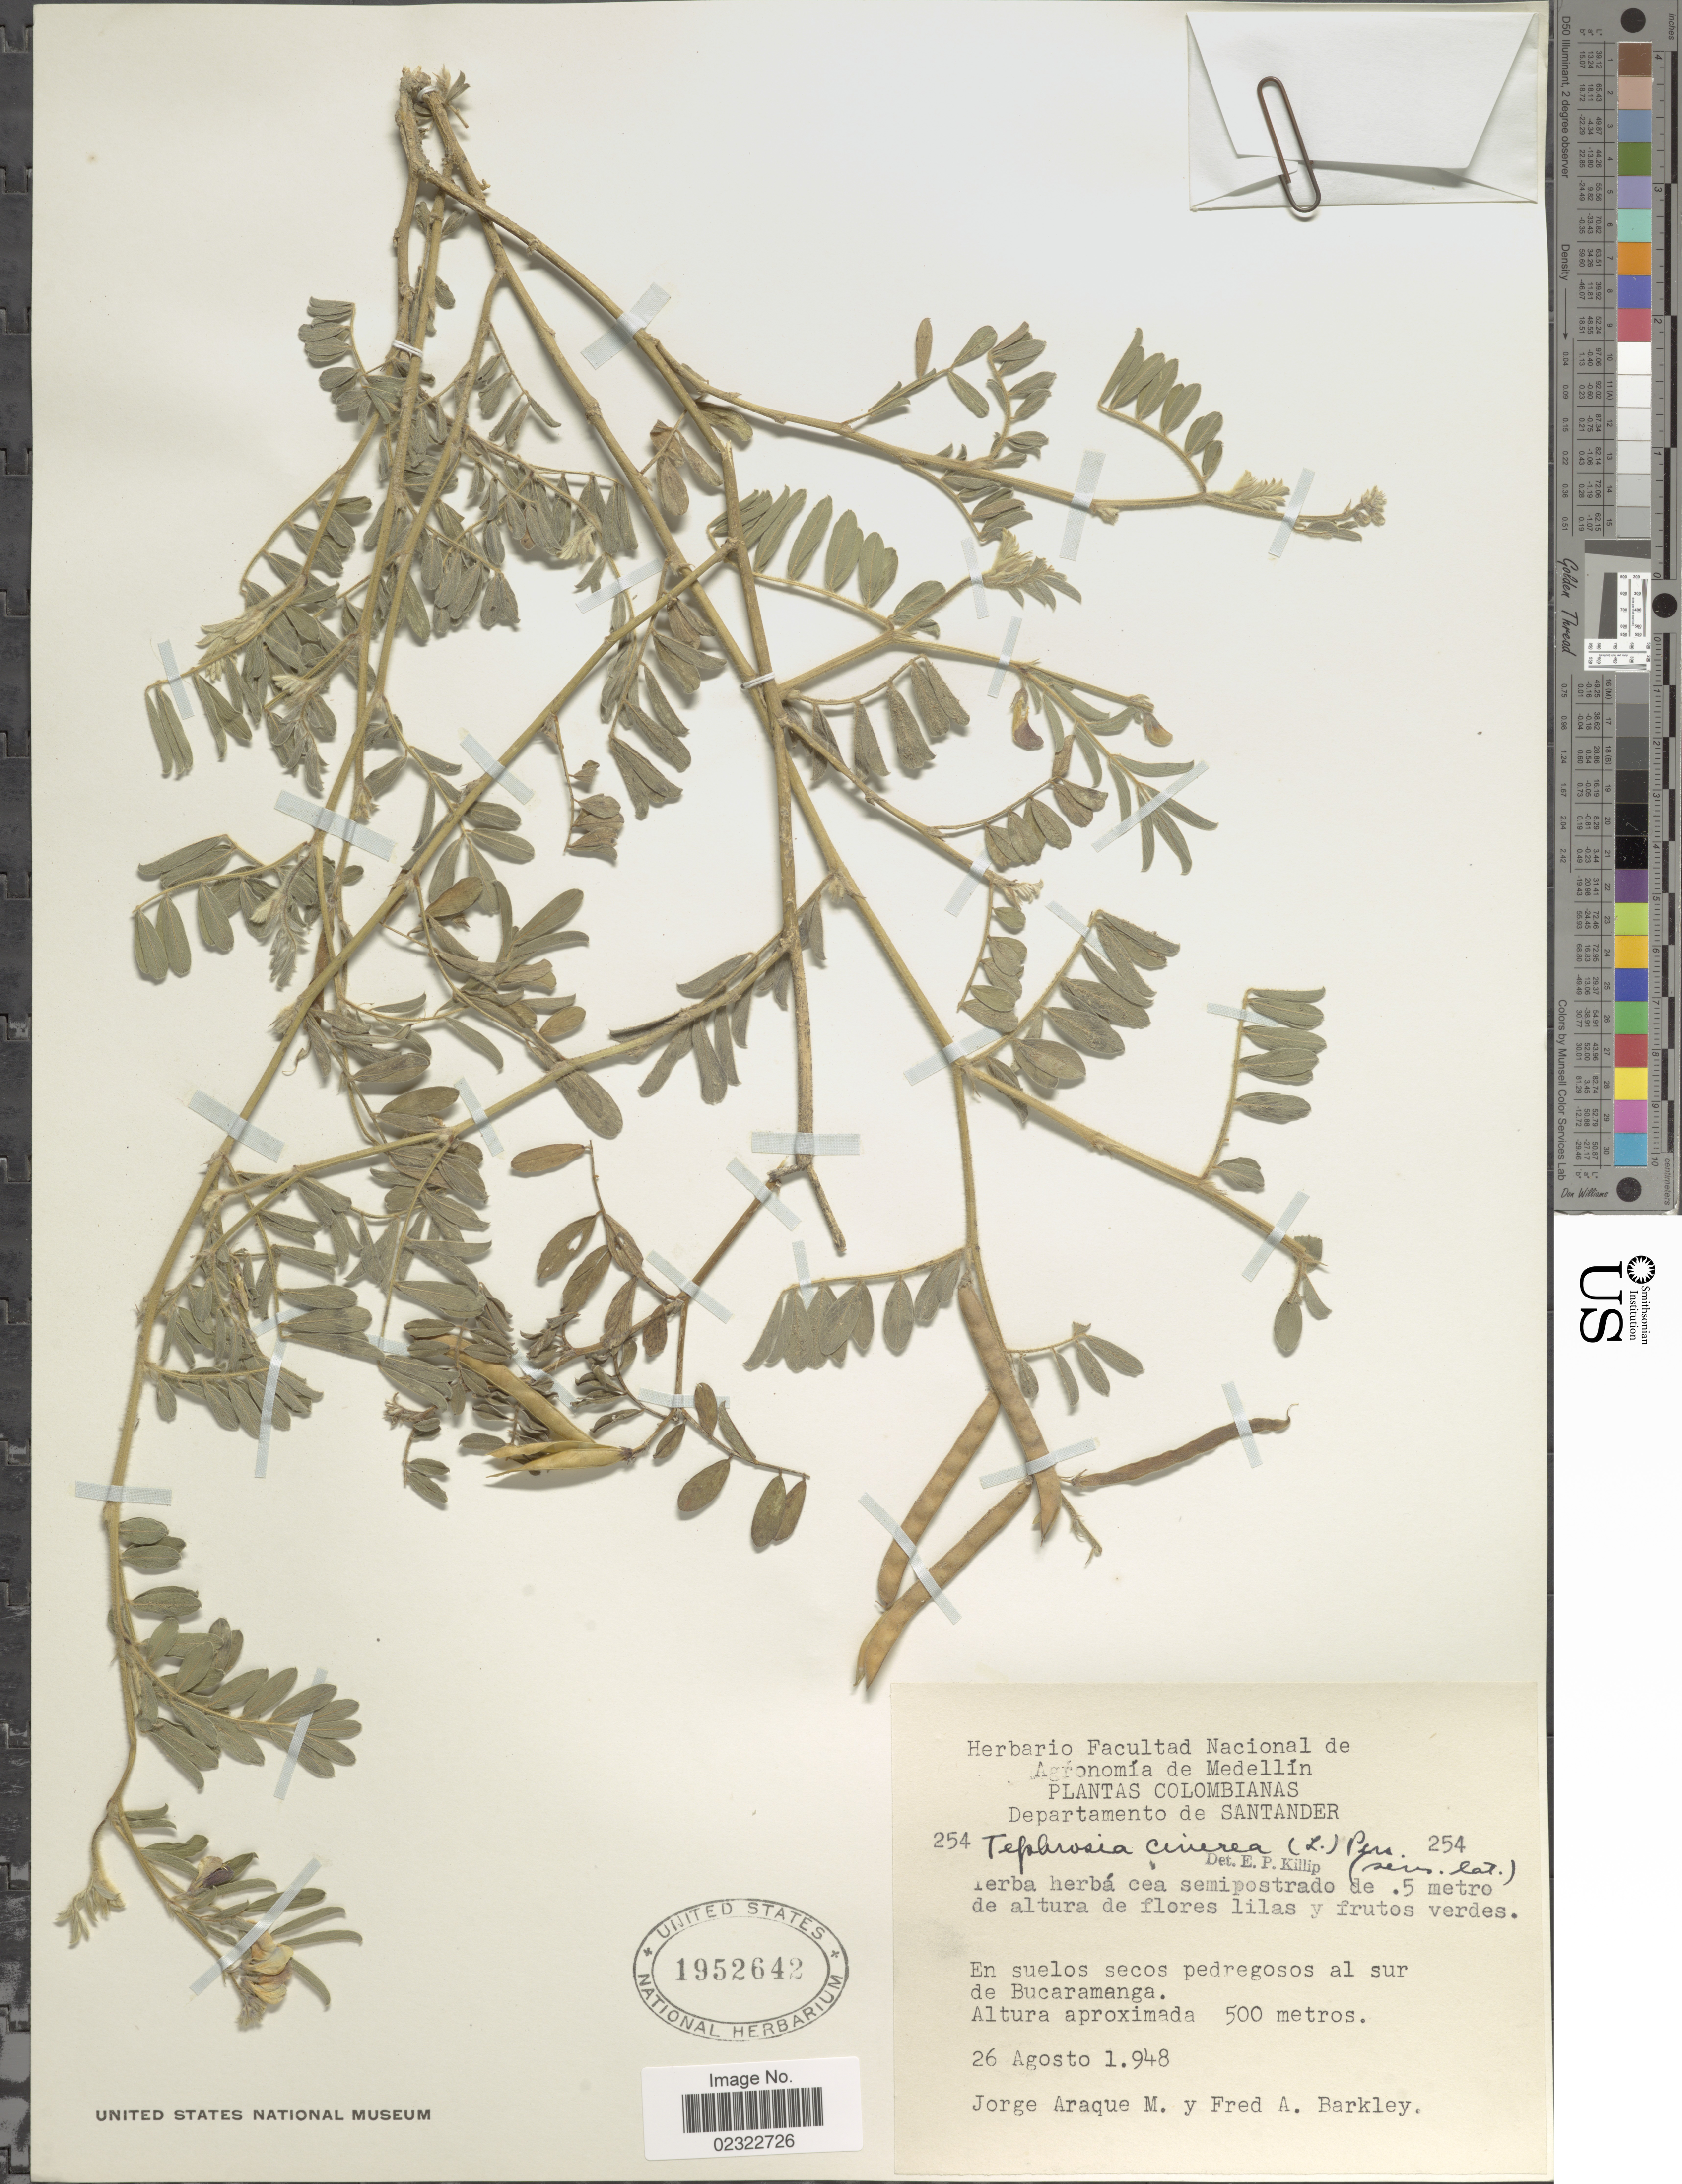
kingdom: Plantae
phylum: Tracheophyta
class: Magnoliopsida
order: Fabales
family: Fabaceae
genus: Tephrosia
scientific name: Tephrosia cinerea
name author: (L.) Pers.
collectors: J. Araque Molina & F. A. Barkley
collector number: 254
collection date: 1948-08-26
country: Colombia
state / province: Santander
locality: Colombianas. En suelos secos pedregosos al sur de Bucaramanga.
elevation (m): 500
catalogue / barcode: US 1952642